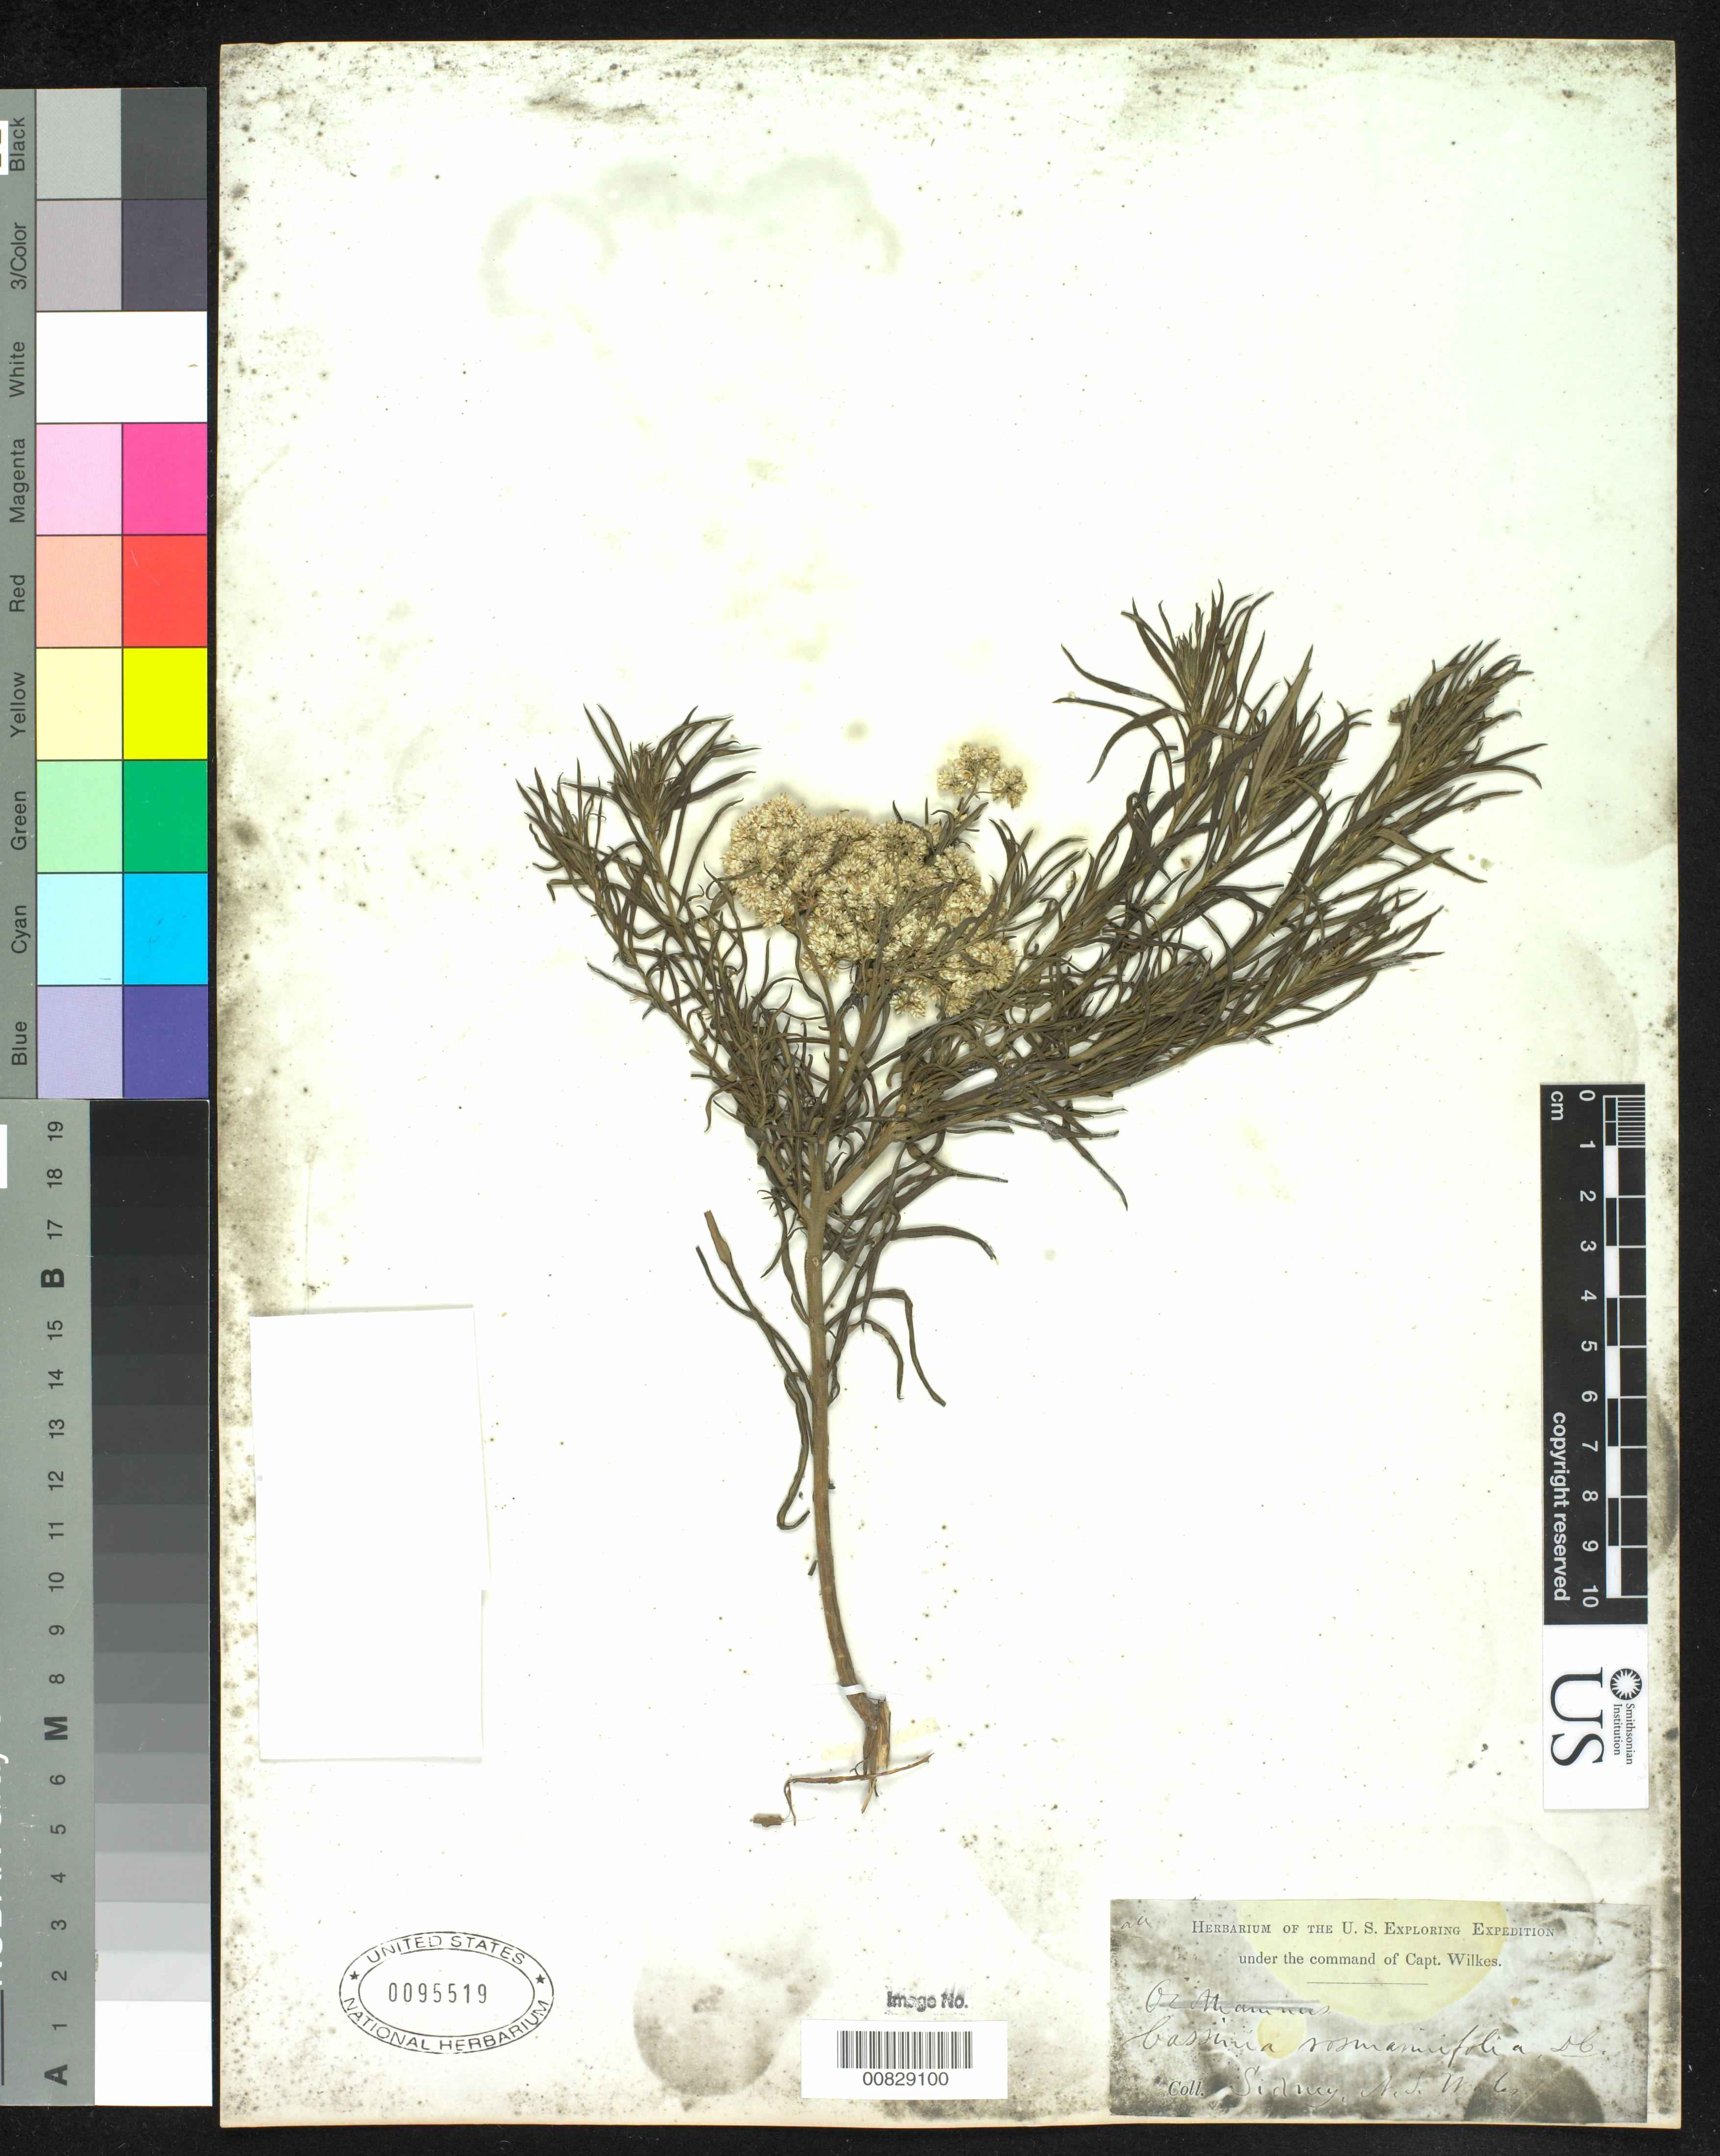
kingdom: Plantae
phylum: Tracheophyta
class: Magnoliopsida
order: Asterales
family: Asteraceae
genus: Cassinia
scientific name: Cassinia rosmarinifolia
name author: A. Cunn. ex DC.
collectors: Wilkes Explor. Exped.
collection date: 1838/1842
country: Australia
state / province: New South Wales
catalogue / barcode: US 95519